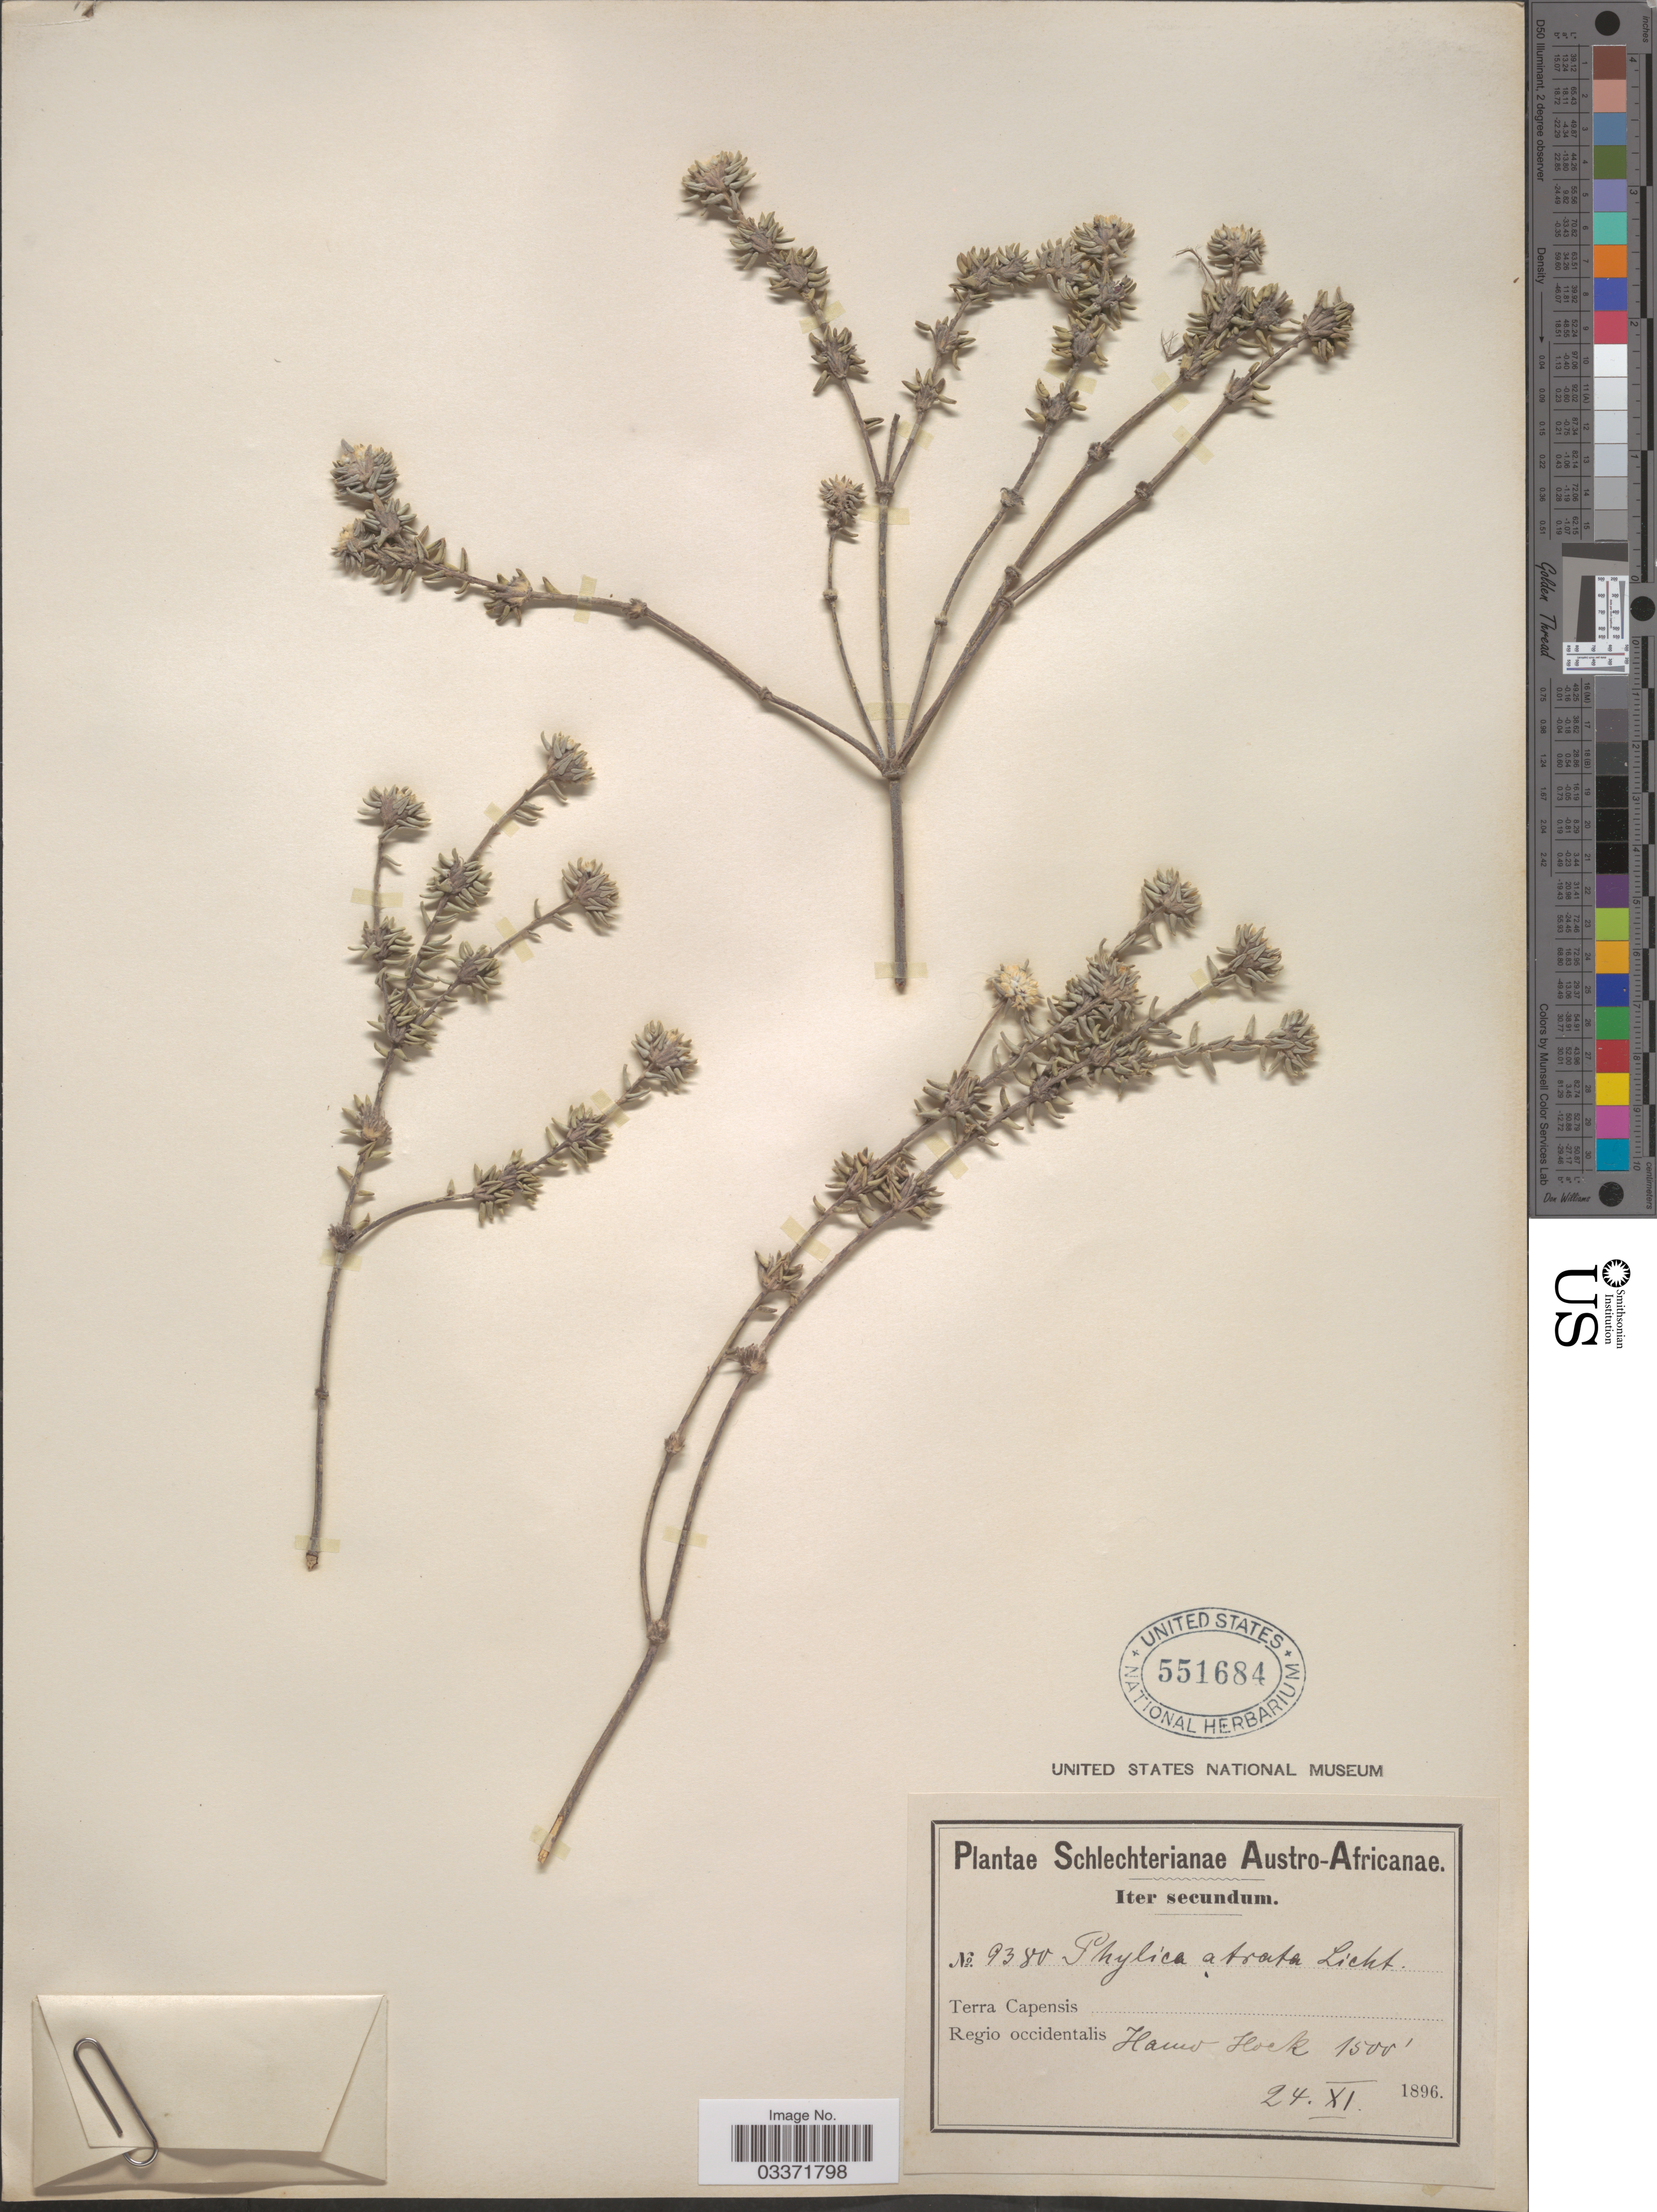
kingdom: Plantae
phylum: Tracheophyta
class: Magnoliopsida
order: Rosales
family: Rhamnaceae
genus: Phylica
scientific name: Phylica atrata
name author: Bernh. ex Krauss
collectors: Schlechter, --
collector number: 9380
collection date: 1896-11-24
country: South Africa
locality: Austro-Africanae, Terra Capensis, Regio occidentalis, Hauw Hoek.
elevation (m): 457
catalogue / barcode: US 551684